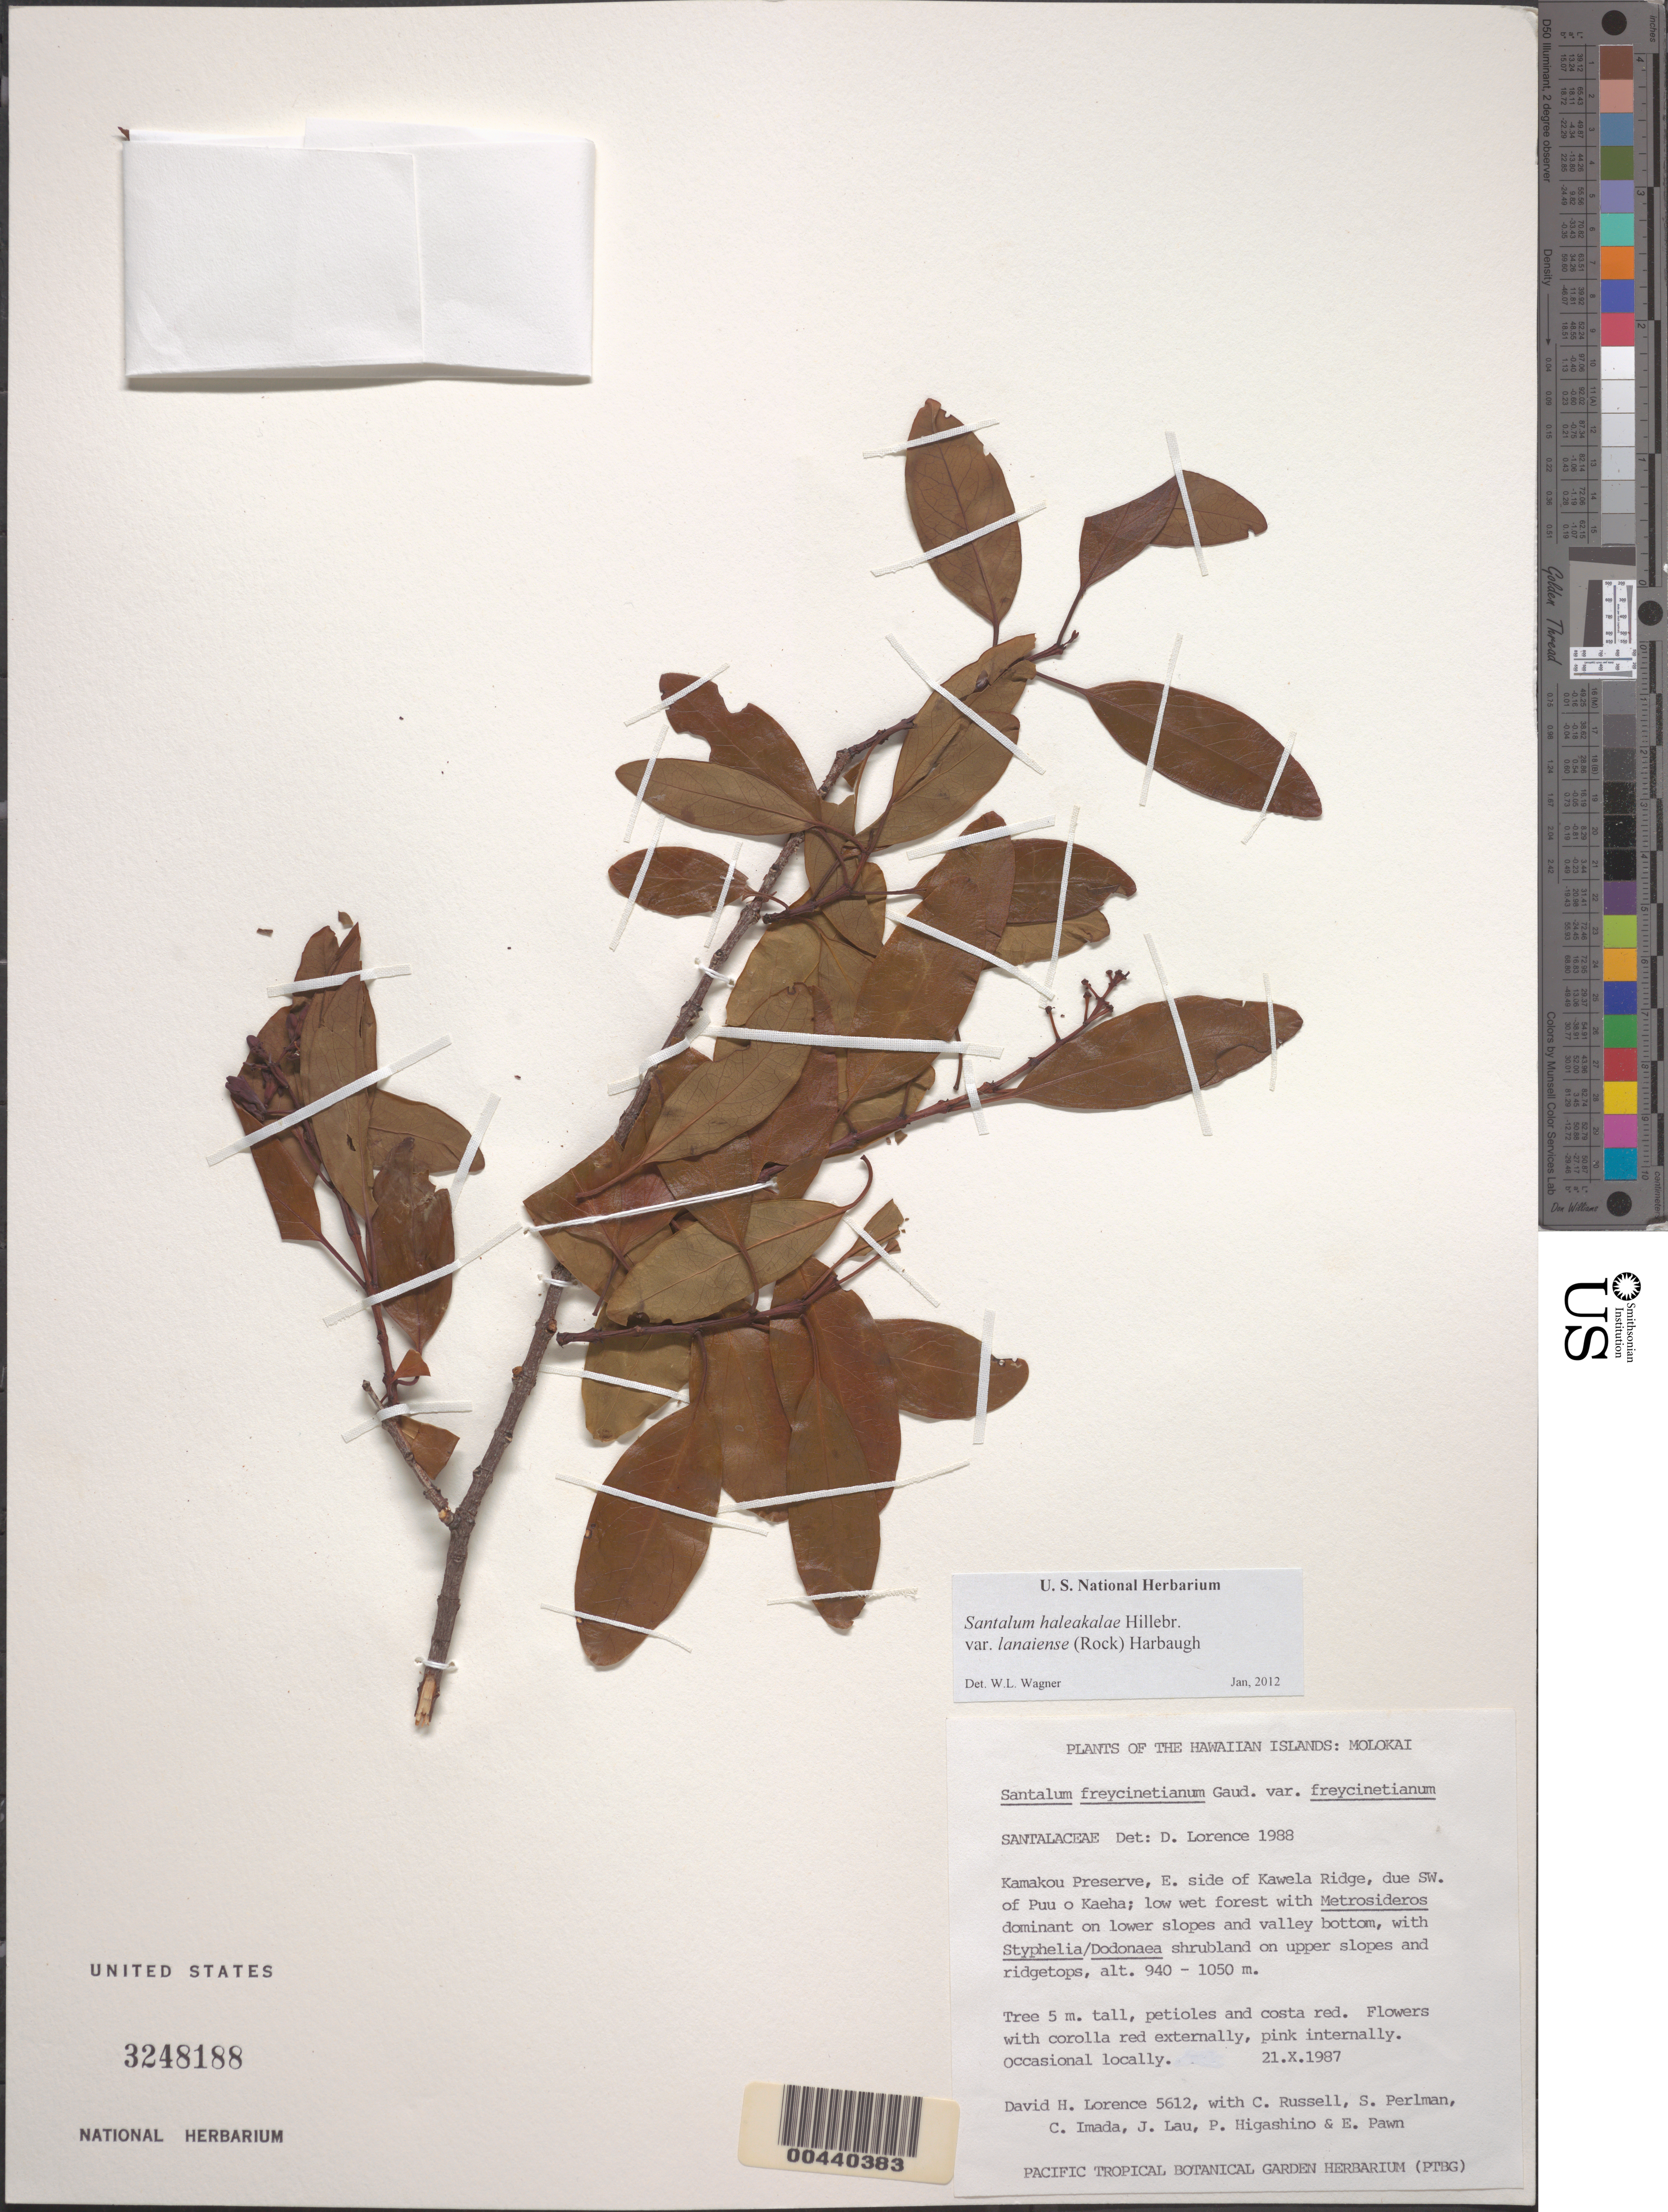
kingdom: Plantae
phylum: Tracheophyta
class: Magnoliopsida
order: Santalales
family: Santalaceae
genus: Santalum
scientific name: Santalum haleakalae var. lanaiense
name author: (Rock) Harbaugh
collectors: D. Lorence, C. Russell, S. P. Perlman, C. Imada, J. Lau & et al.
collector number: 5612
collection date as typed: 21 Oct 1987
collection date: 1987-10-21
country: United States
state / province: Hawaii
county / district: Maui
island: Moloka'i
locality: Kamakou Preserve, E side of Kawela Ridge, due SW of Puu o Kaeha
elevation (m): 940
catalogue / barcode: US 3248188